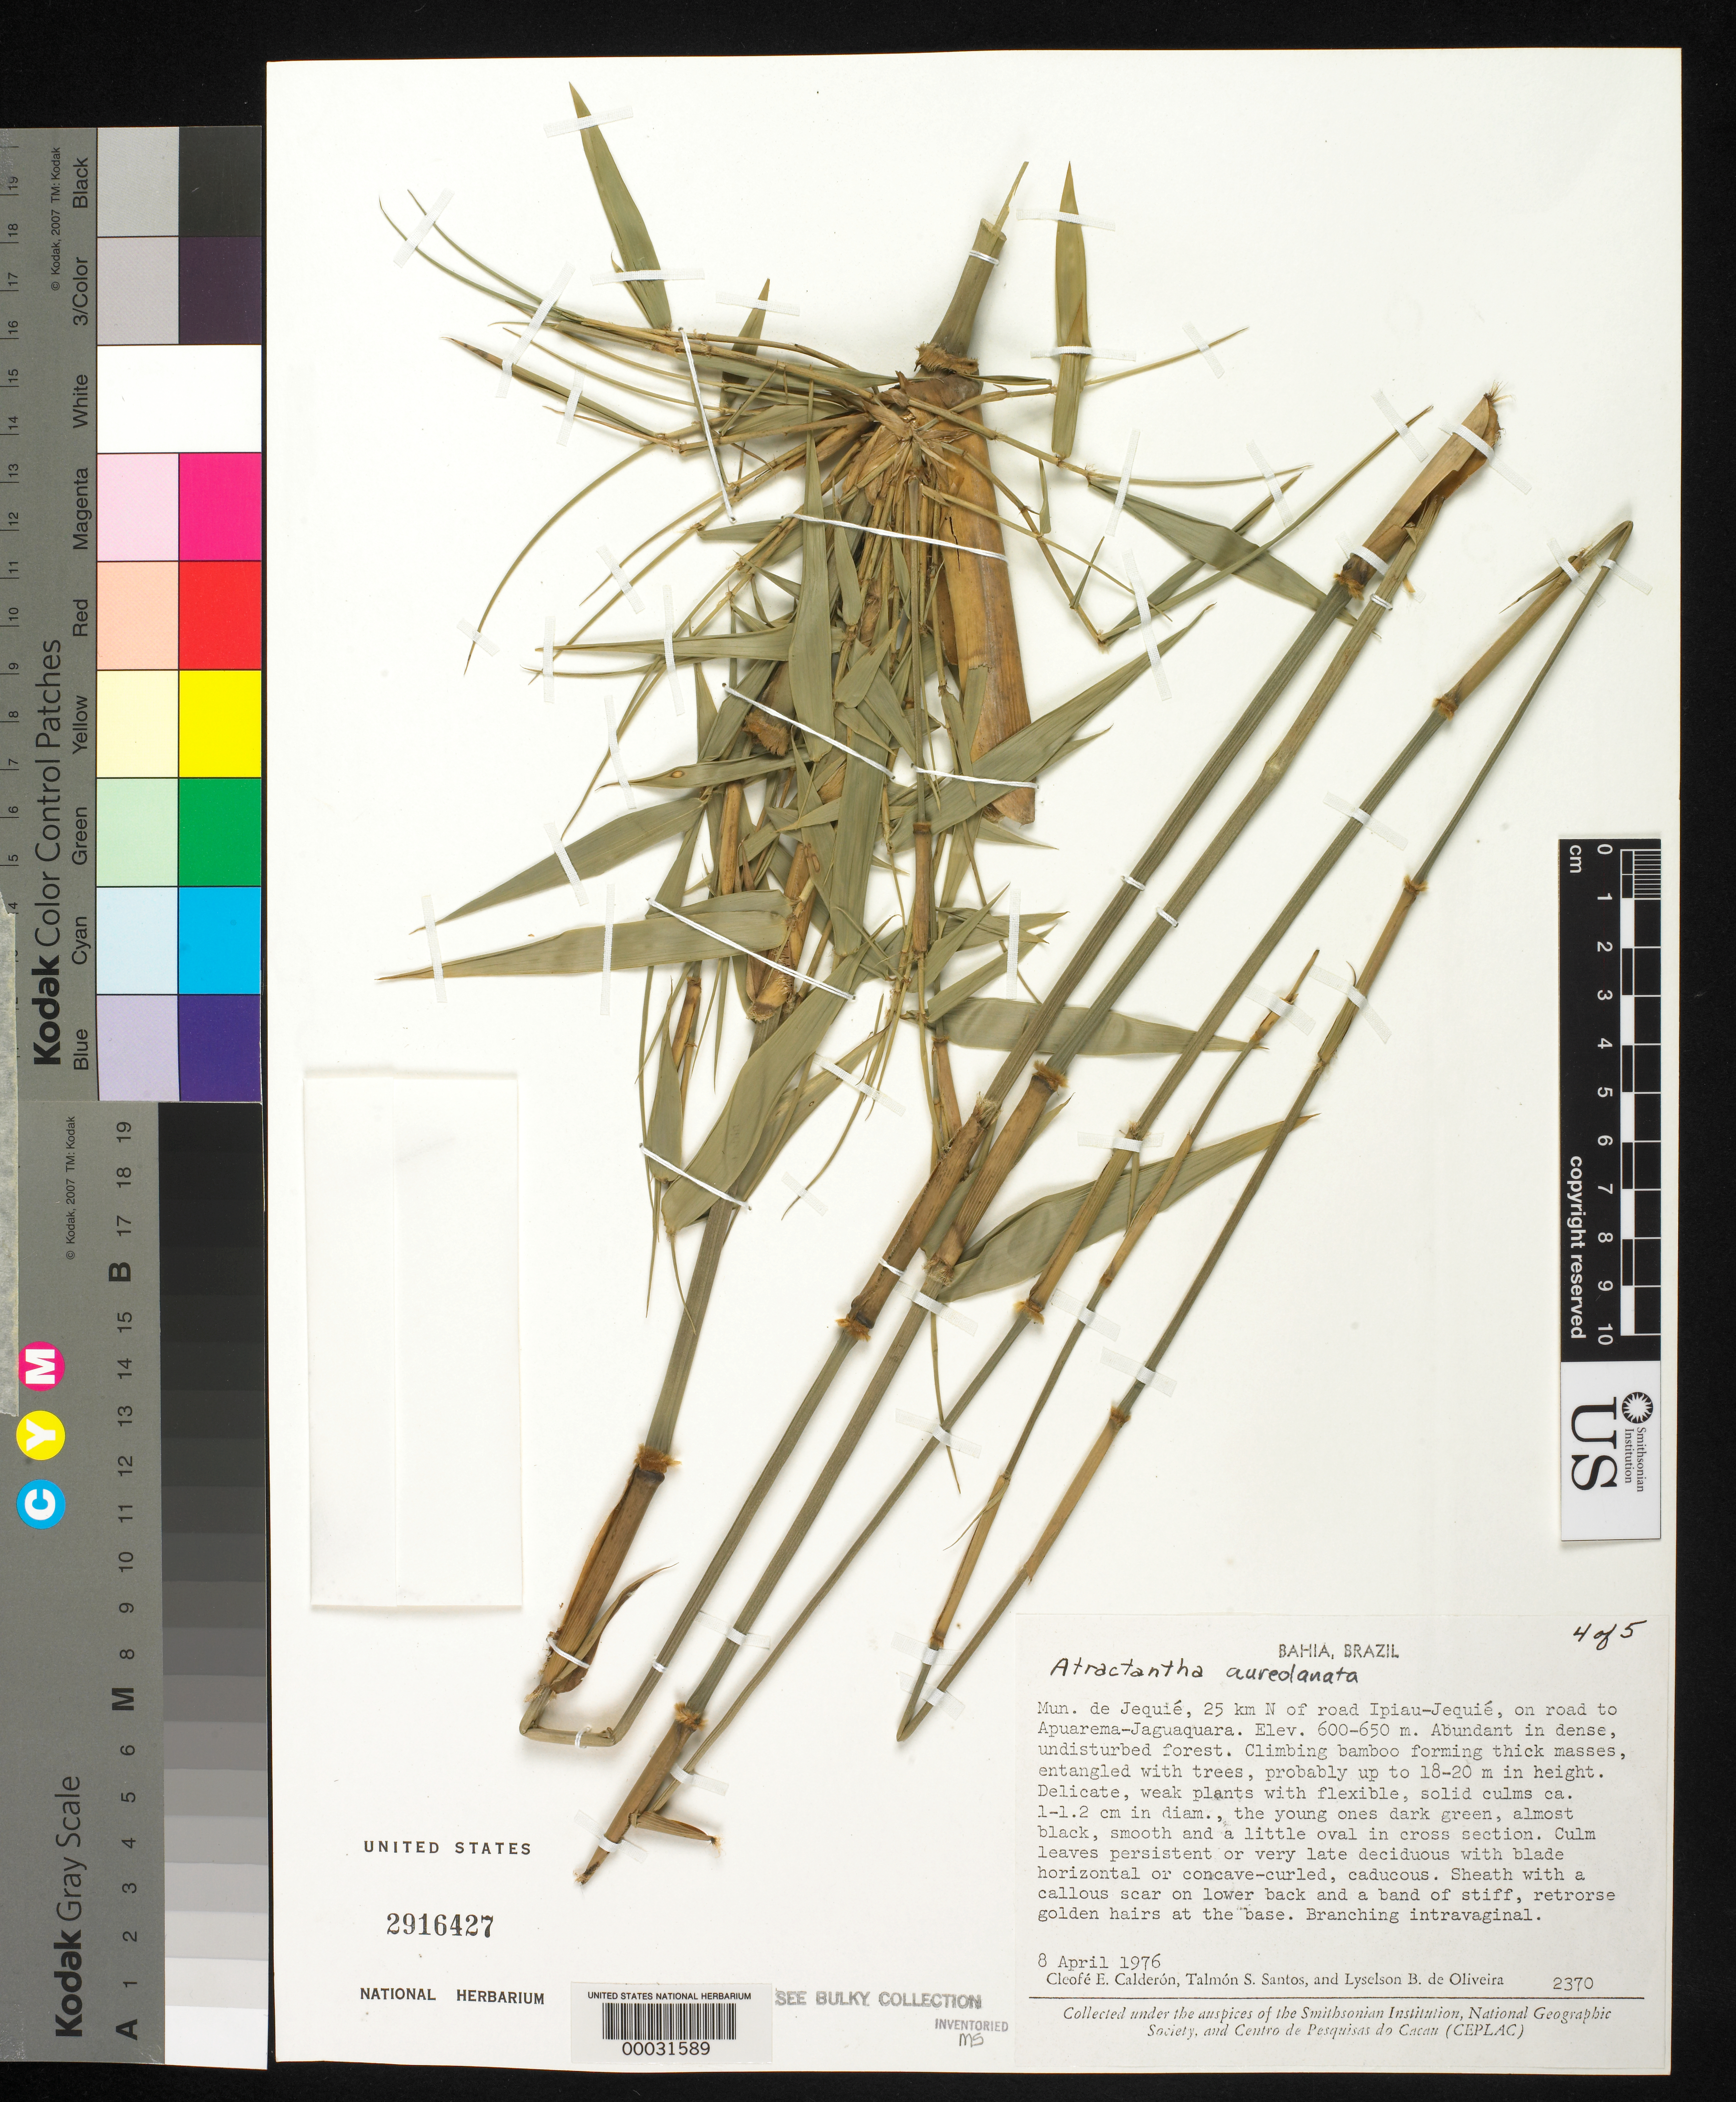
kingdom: Plantae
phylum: Tracheophyta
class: Liliopsida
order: Poales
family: Poaceae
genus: Atractantha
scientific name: Atractantha aureolanata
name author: Judz.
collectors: C. E. Calderón, T. S. Santos & L. de Oliveira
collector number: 2370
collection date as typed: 08 Apr 1976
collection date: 1976-04-08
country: Brazil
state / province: Bahia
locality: Jequie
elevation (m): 600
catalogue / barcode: US 2916427